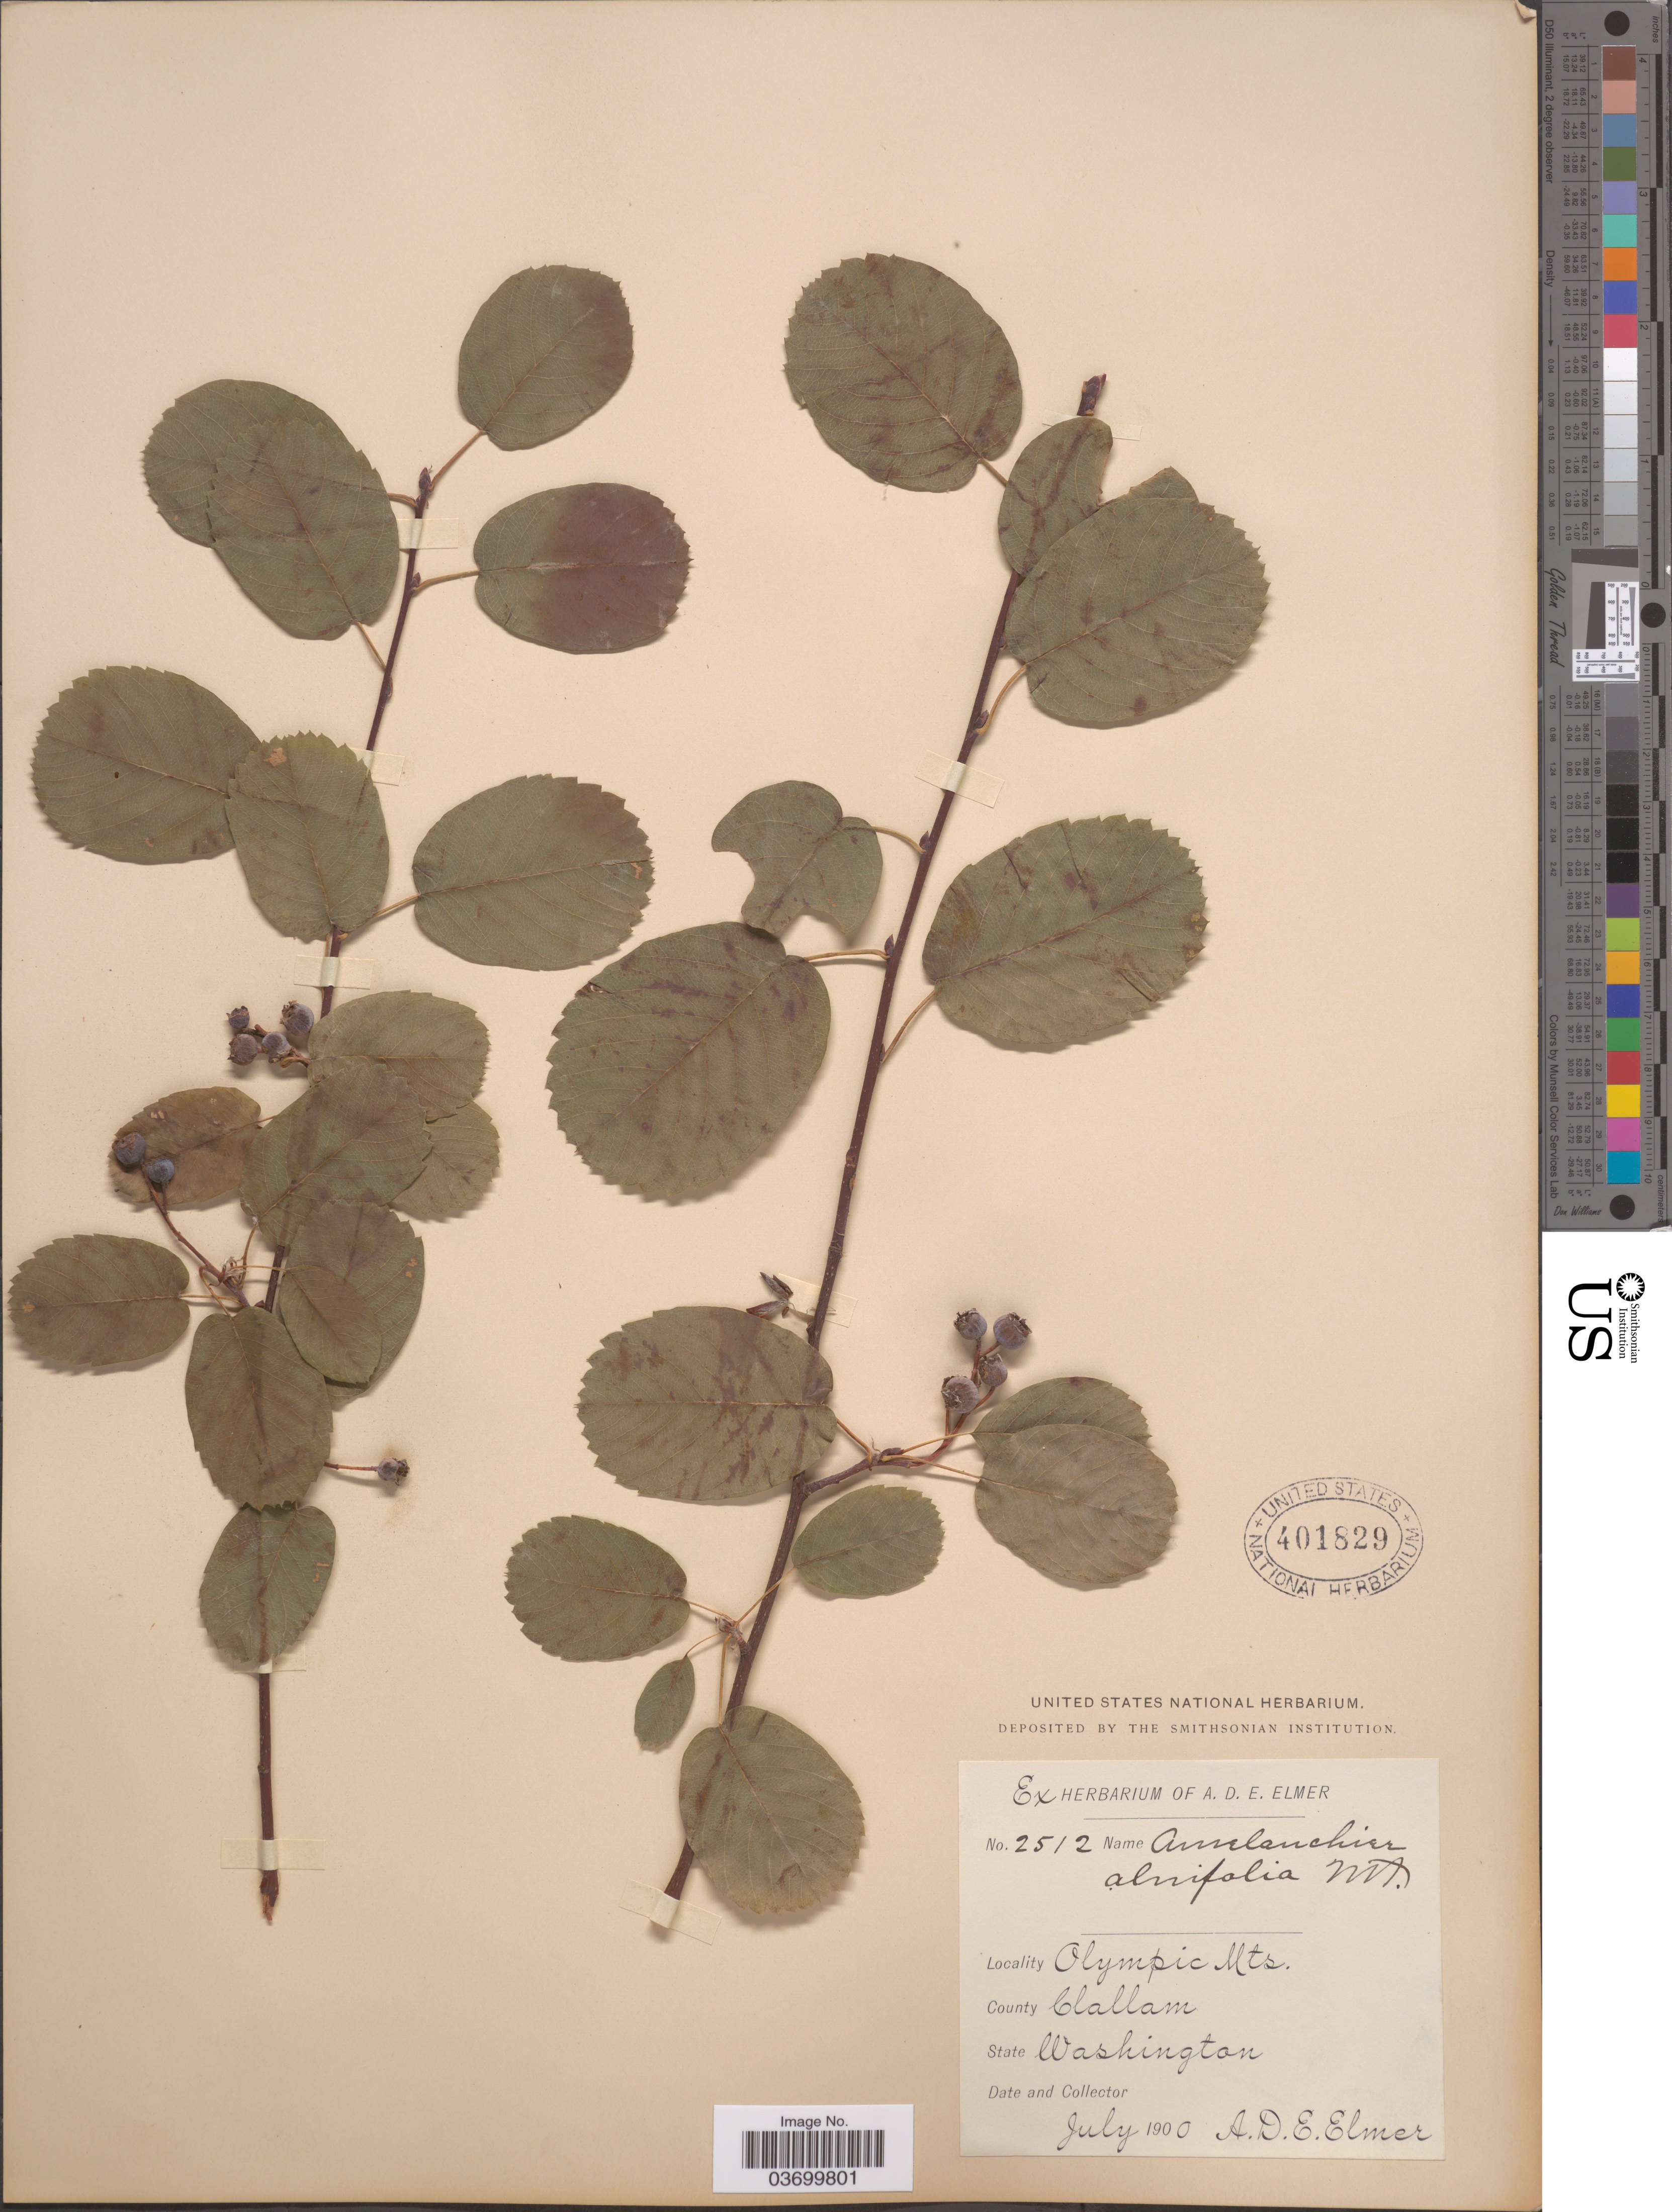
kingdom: Plantae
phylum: Tracheophyta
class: Magnoliopsida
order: Rosales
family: Rosaceae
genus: Amelanchier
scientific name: Amelanchier alnifolia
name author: (Nutt.) Nutt. ex M. Roem.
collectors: A. D. E. Elmer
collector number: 2512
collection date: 1900-07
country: United States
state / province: Washington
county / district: Clallam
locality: Olympic Mts. County Clallam.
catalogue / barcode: US 401829